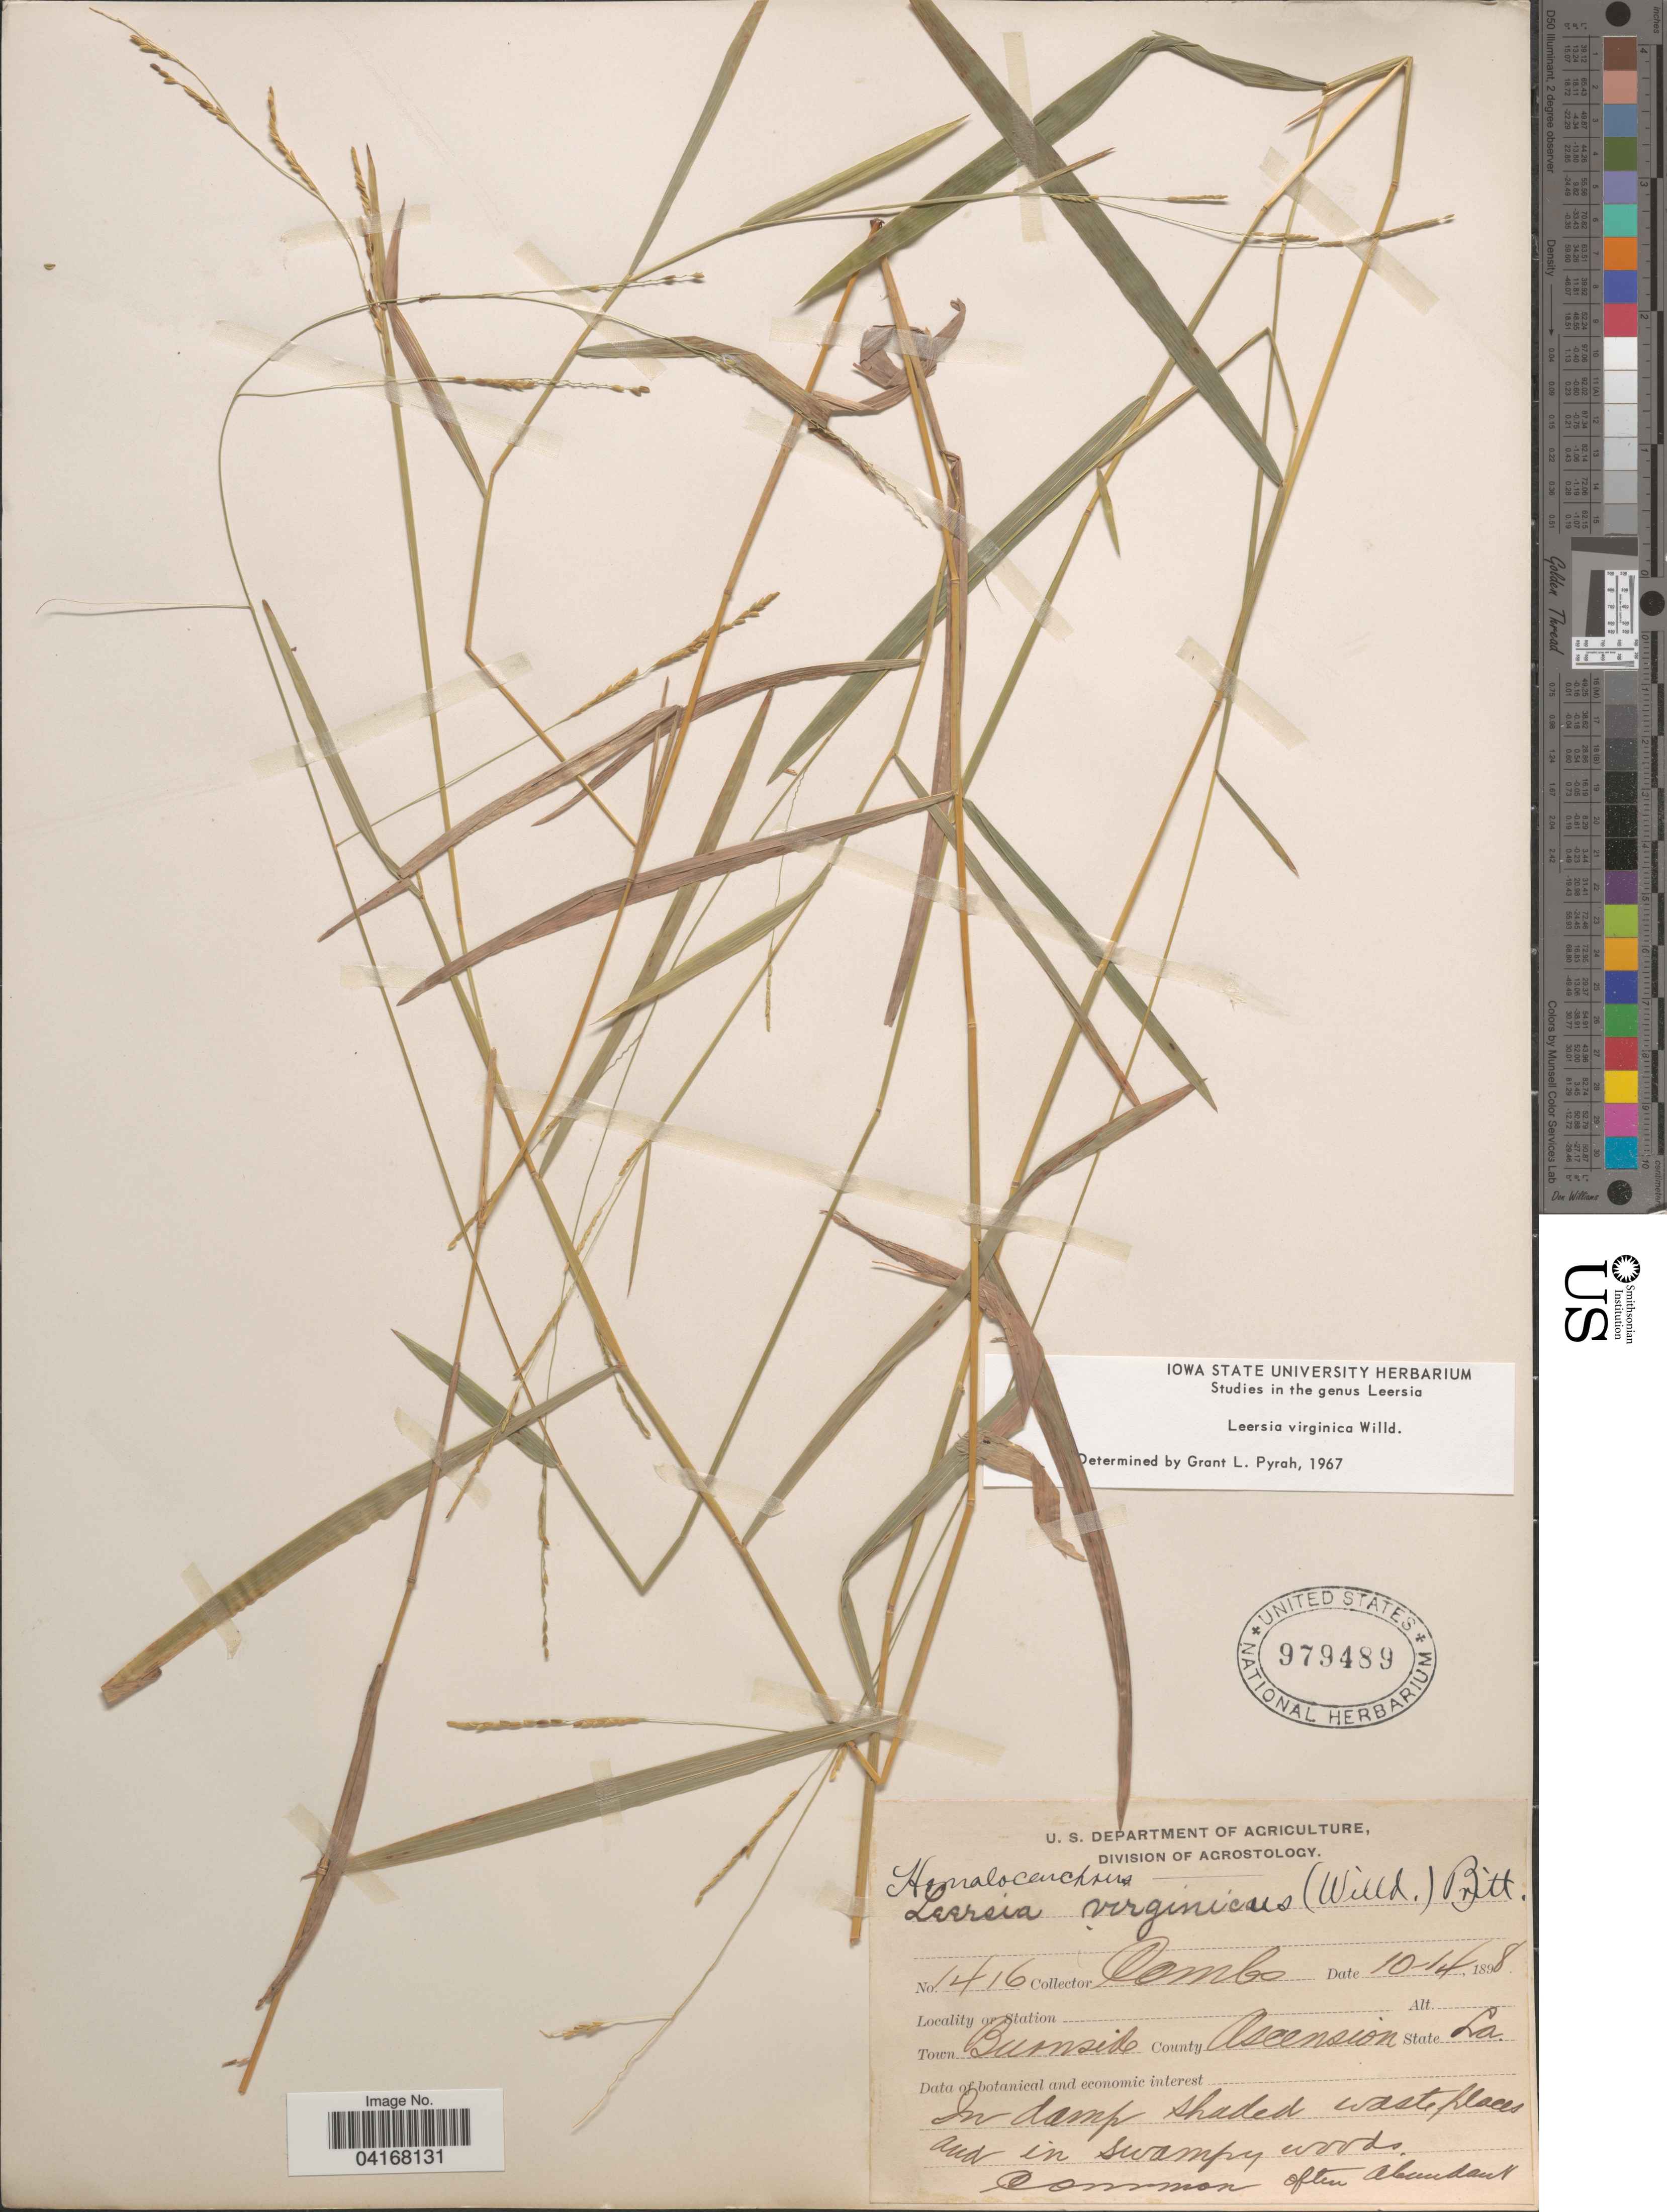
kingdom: Plantae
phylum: Tracheophyta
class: Liliopsida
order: Poales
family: Poaceae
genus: Leersia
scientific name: Leersia virginica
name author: Willd.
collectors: -. Combs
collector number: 1416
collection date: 1898-10-14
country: United States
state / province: Louisiana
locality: Town Burnside. County Ascension.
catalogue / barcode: US 979489